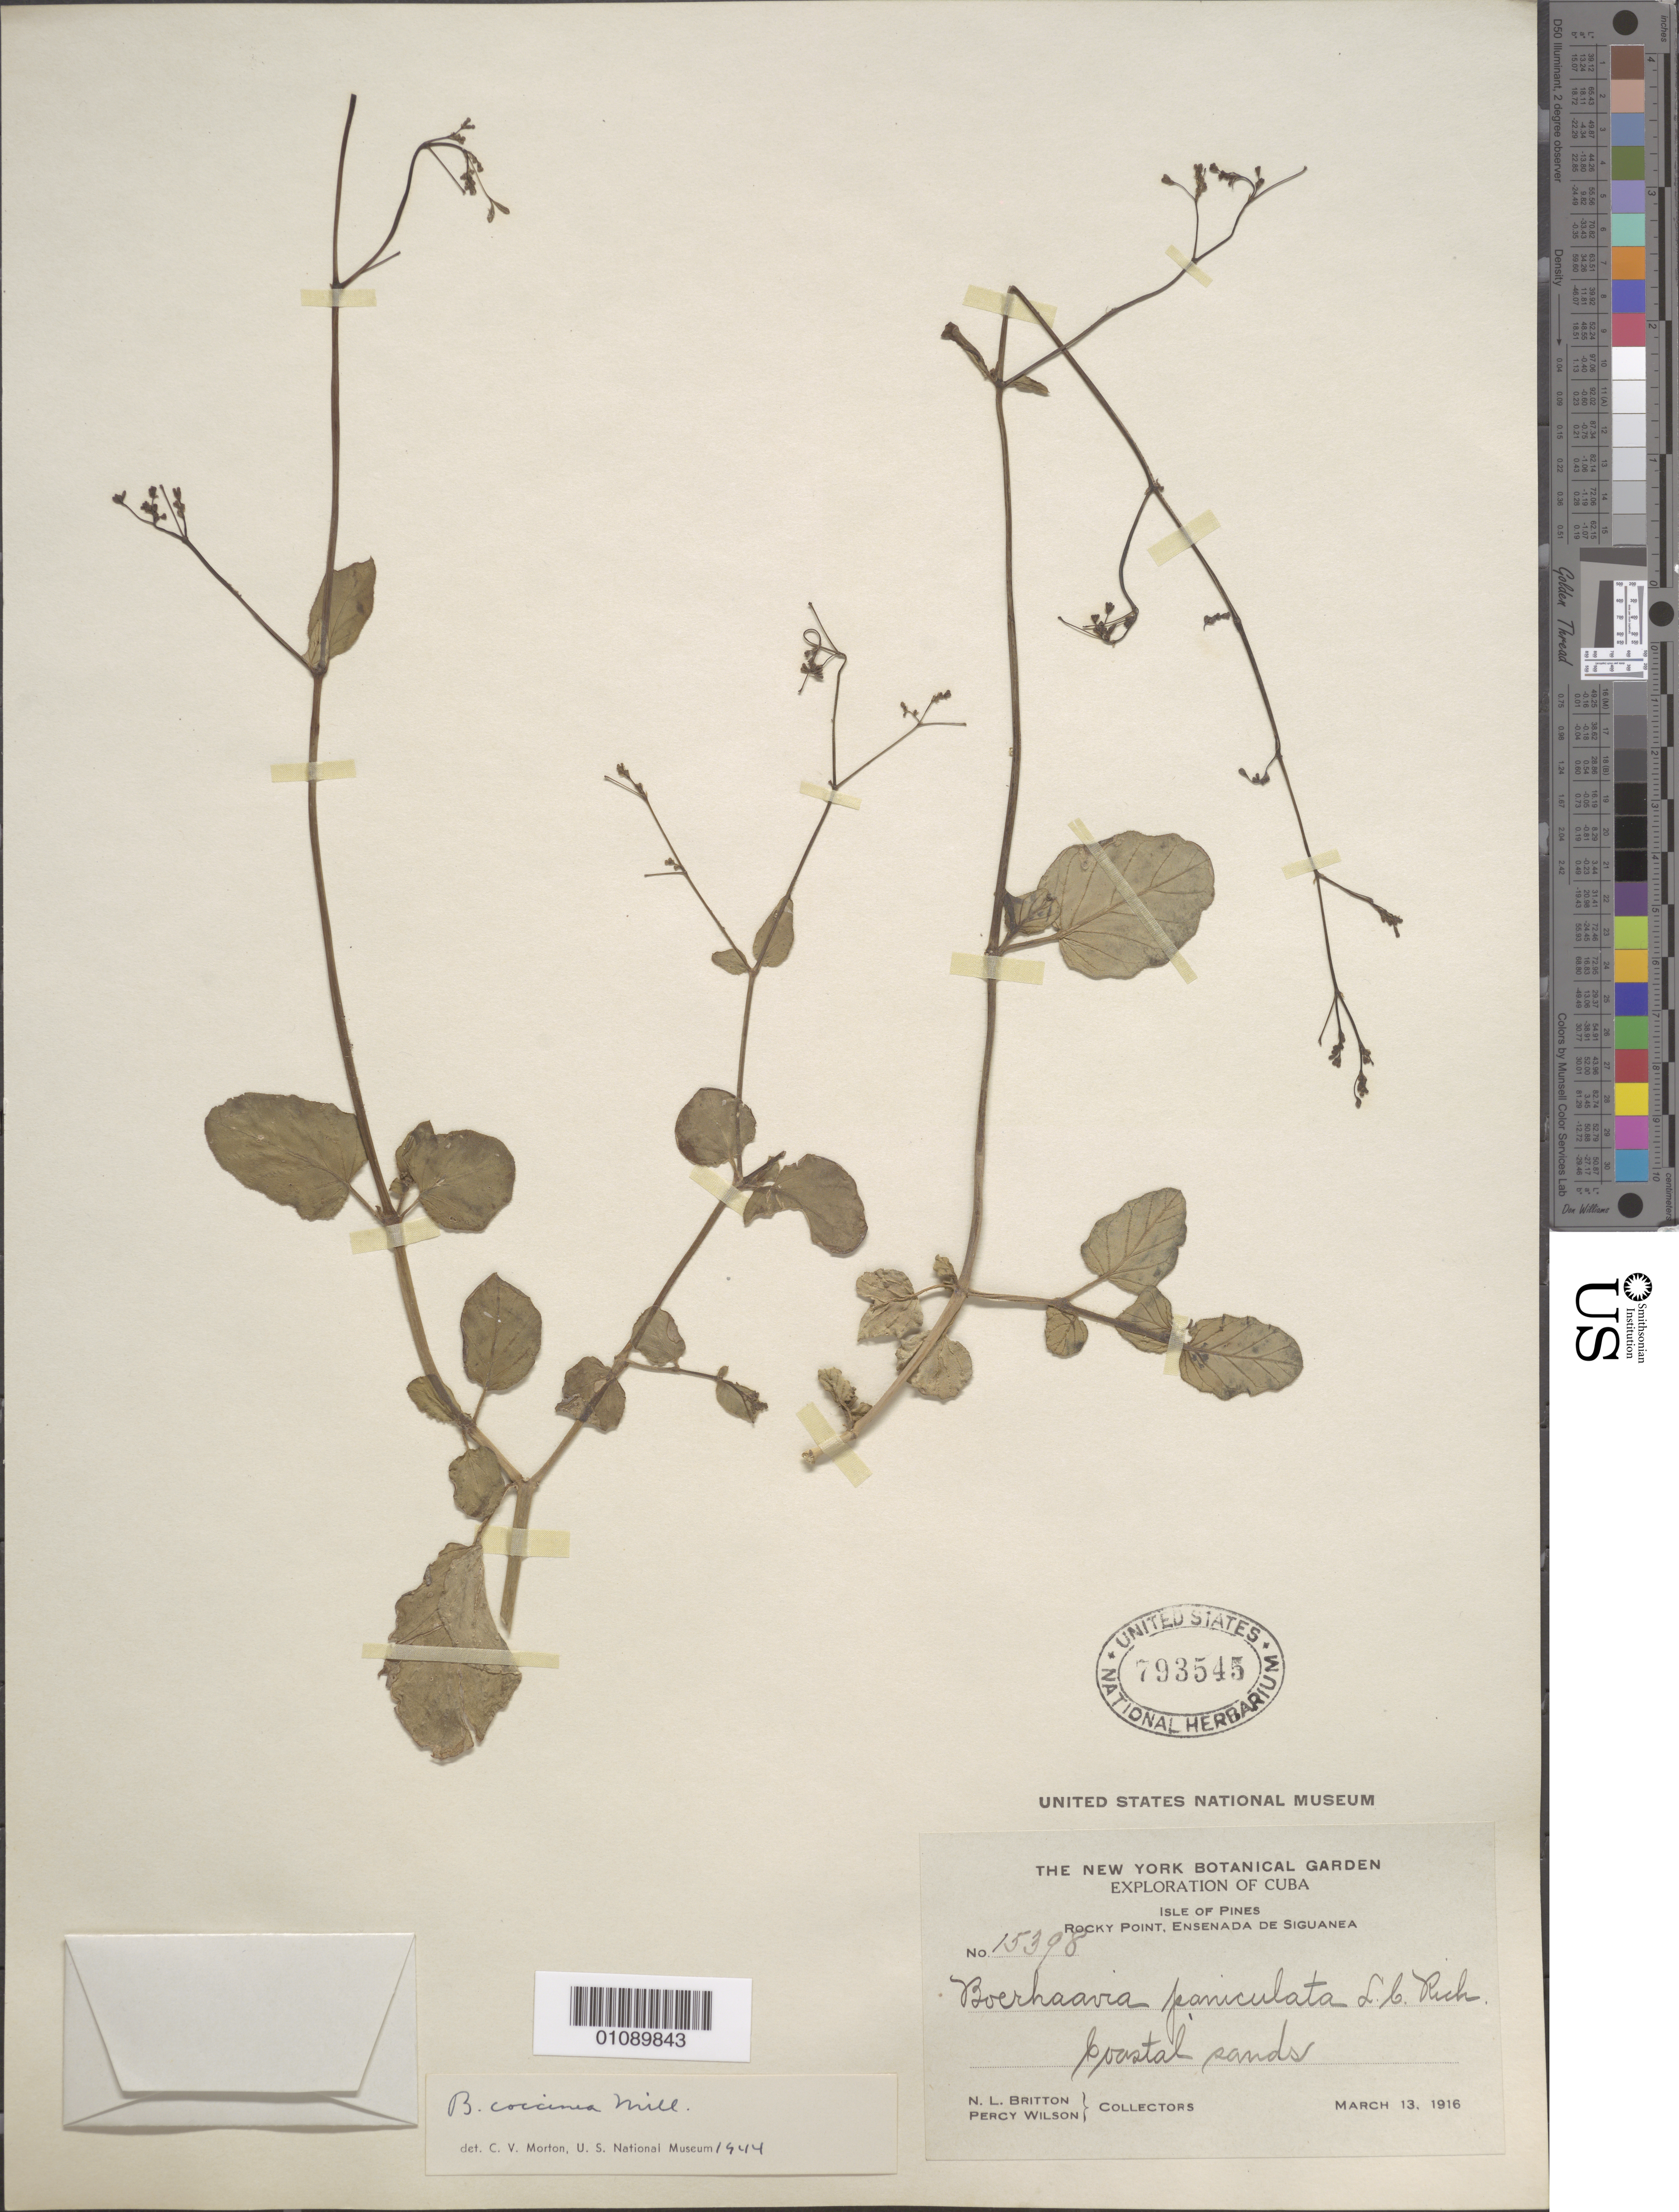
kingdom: Plantae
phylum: Tracheophyta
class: Magnoliopsida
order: Caryophyllales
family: Nyctaginaceae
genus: Boerhavia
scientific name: Boerhavia caribaea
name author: Jacq.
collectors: N. Britton & P. Wilson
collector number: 15398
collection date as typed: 13 Mar 1916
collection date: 1916-03-13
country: Cuba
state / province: Isla de La Juventud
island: Isla de la Juventud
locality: Isle of Pines, Ensenada de Siguanea, Rocky Point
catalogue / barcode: US 793545